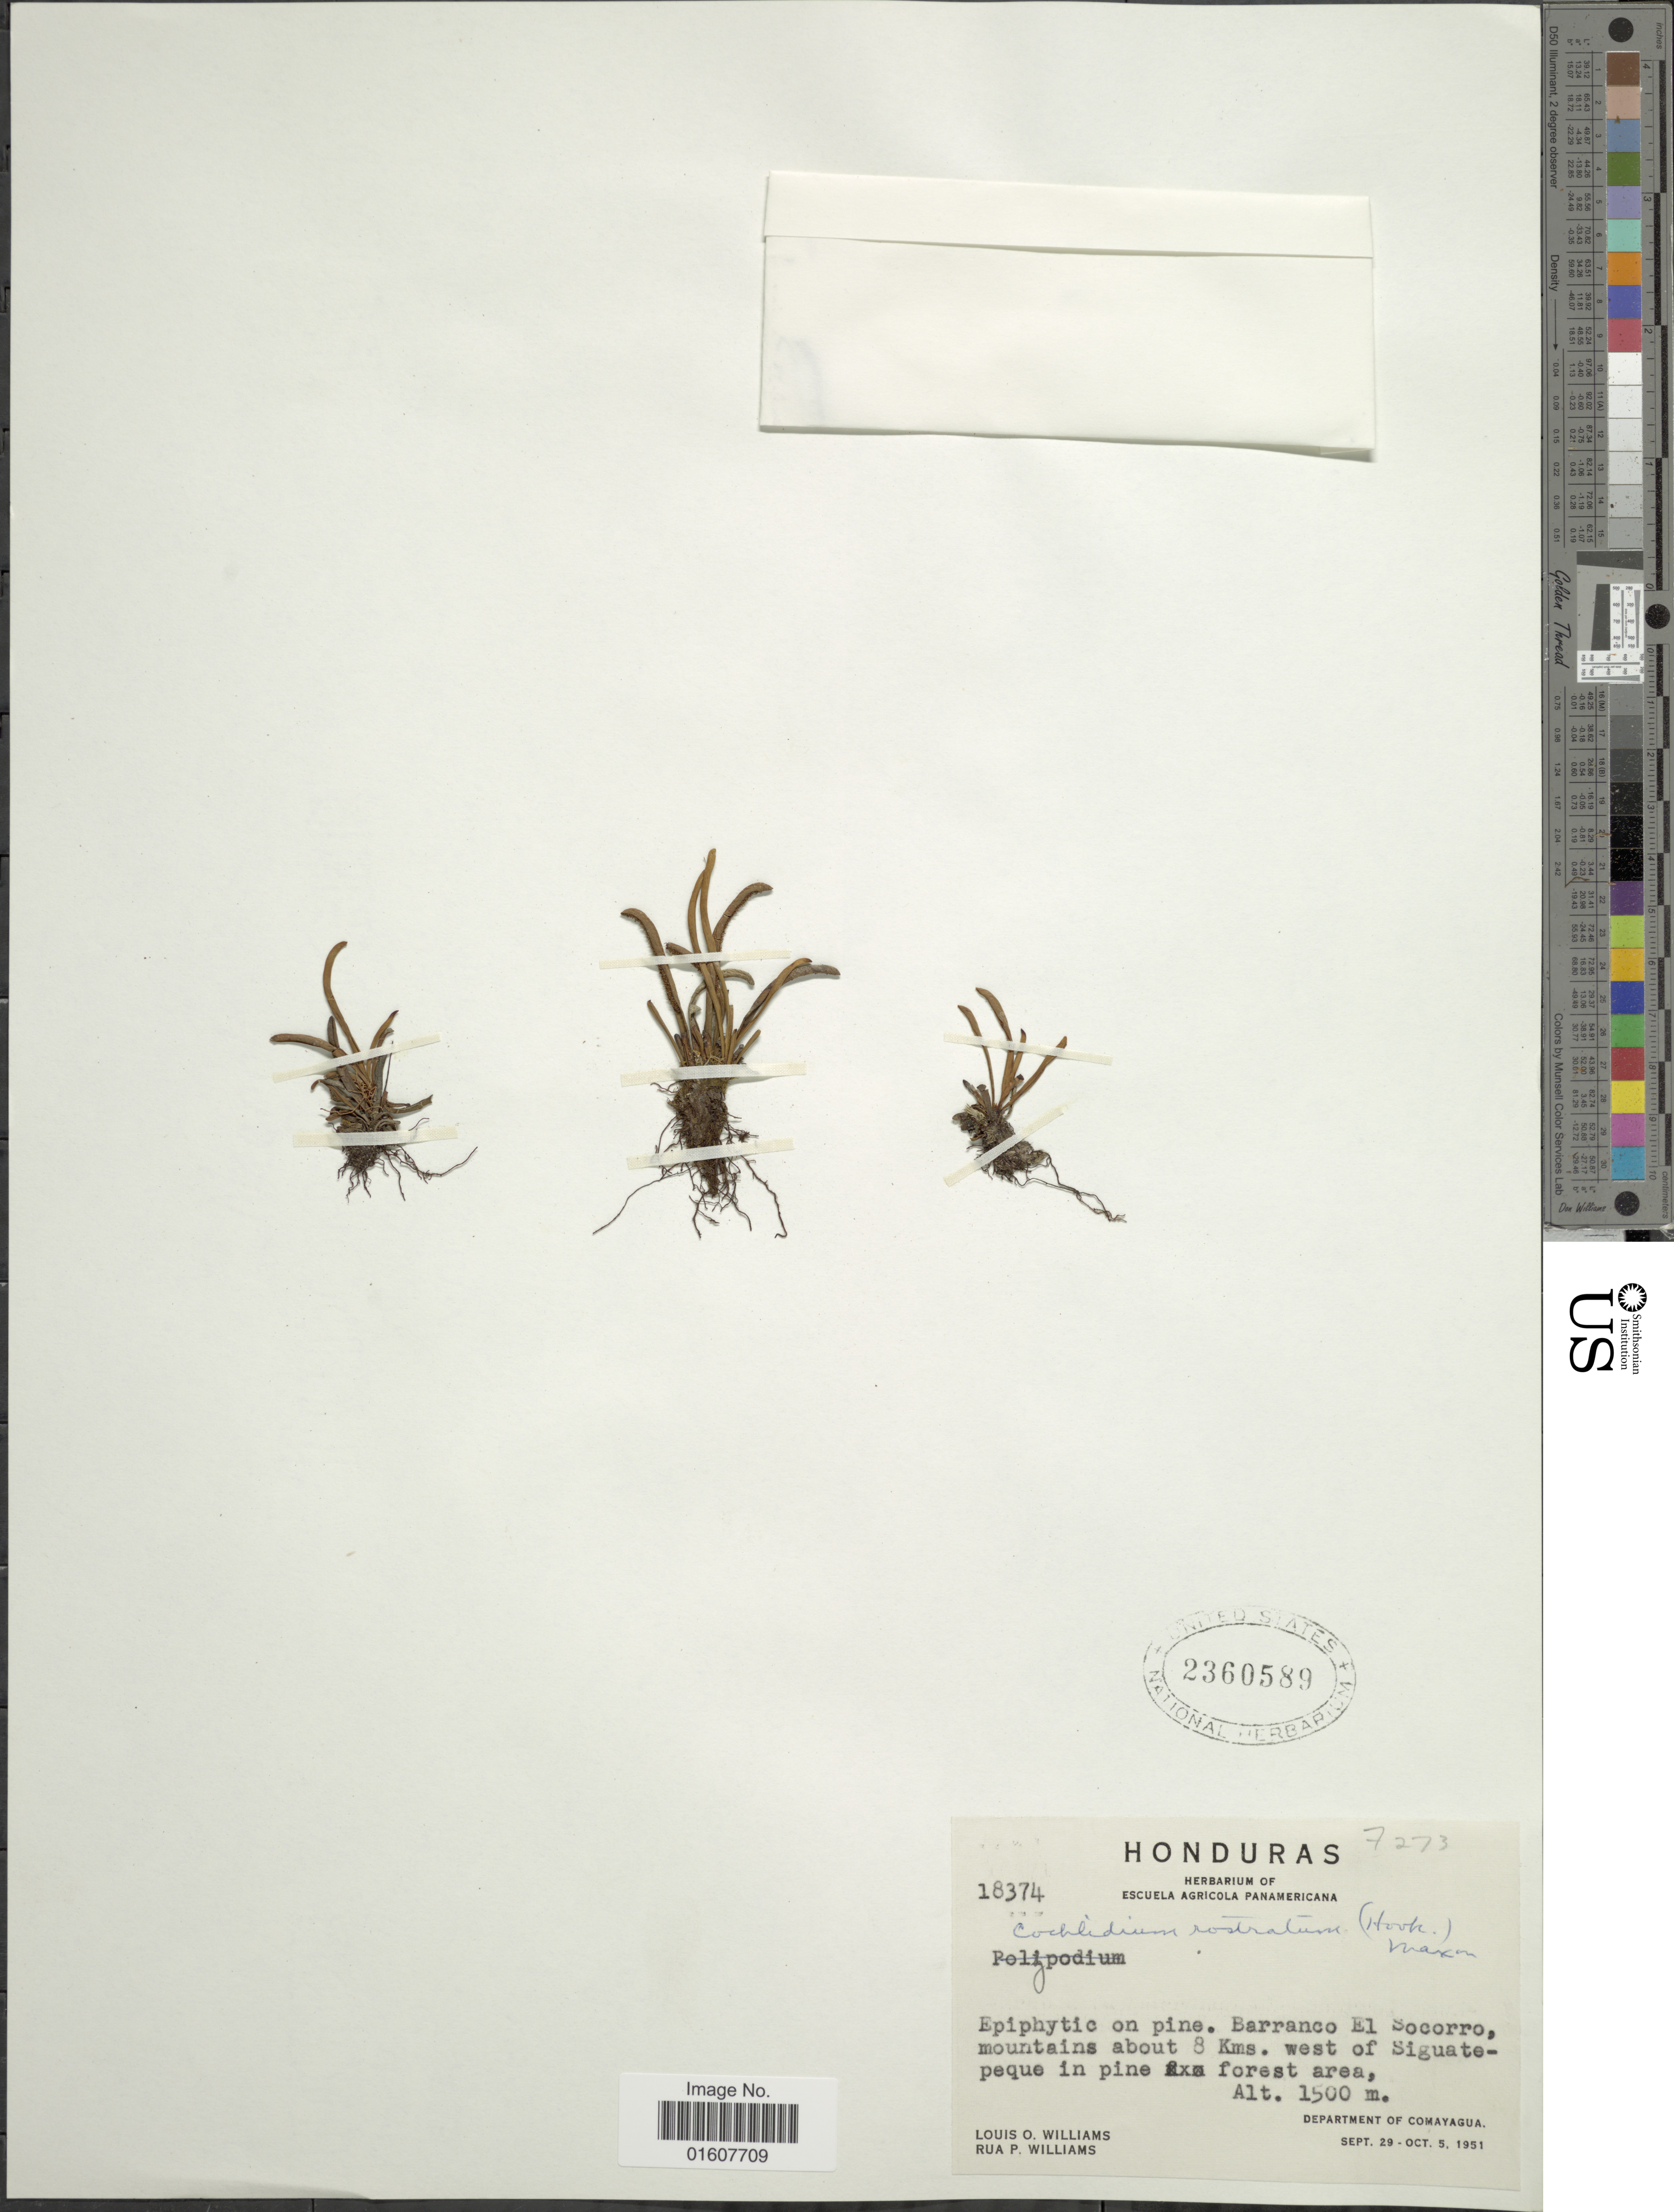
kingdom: Plantae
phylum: Tracheophyta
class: Polypodiopsida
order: Polypodiales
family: Polypodiaceae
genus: Cochlidium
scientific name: Cochlidium rostratum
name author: (Hook.) Maxon ex C. Chr.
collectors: L. O. Williams & R. P. Williams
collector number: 18374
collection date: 1951-09-29/1951-10-05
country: Honduras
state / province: Comayagua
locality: Barranco El Socorro, mountains about 8 Kms. west of Siguetepque in pine forest area, Department of Comayagua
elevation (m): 1500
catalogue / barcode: US 2360589